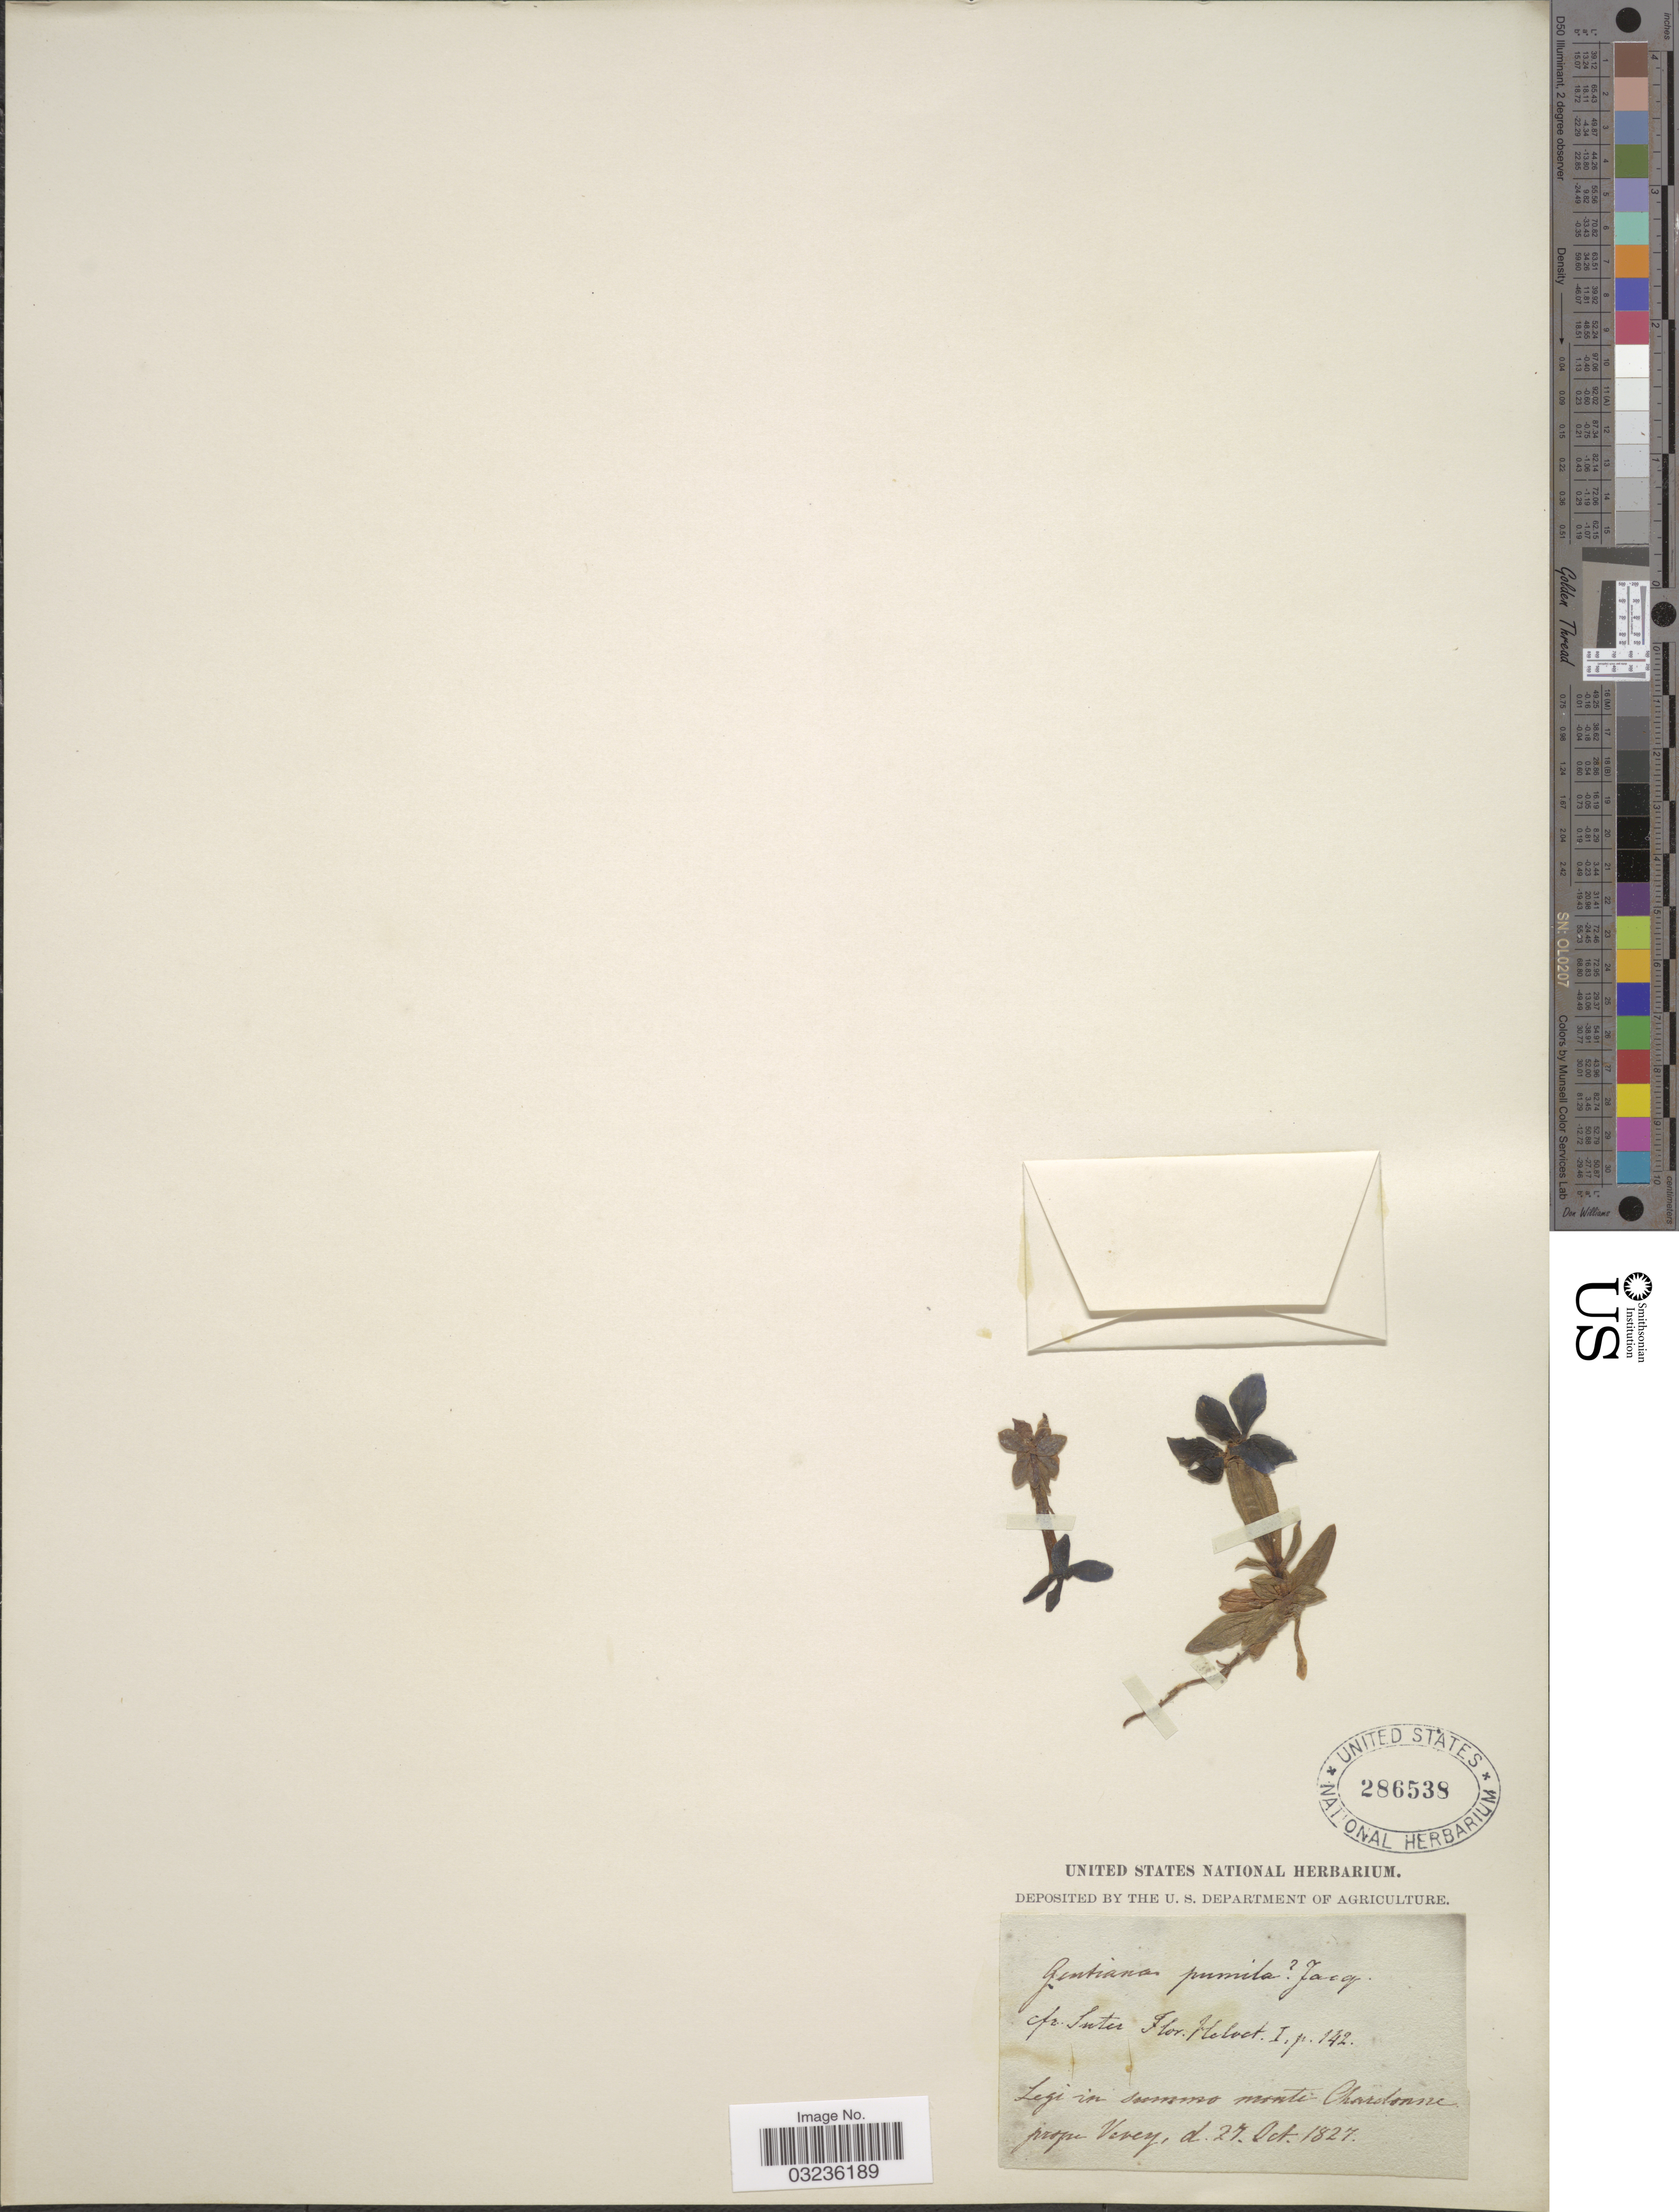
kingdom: Plantae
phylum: Tracheophyta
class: Magnoliopsida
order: Gentianales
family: Gentianaceae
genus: Gentiana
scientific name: Gentiana pumila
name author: Jacq.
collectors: ex herb. United States National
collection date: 1827-10-27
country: Switzerland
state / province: Vaud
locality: Legi in summ monte Charodonne prope Vevey.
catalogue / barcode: US 286538